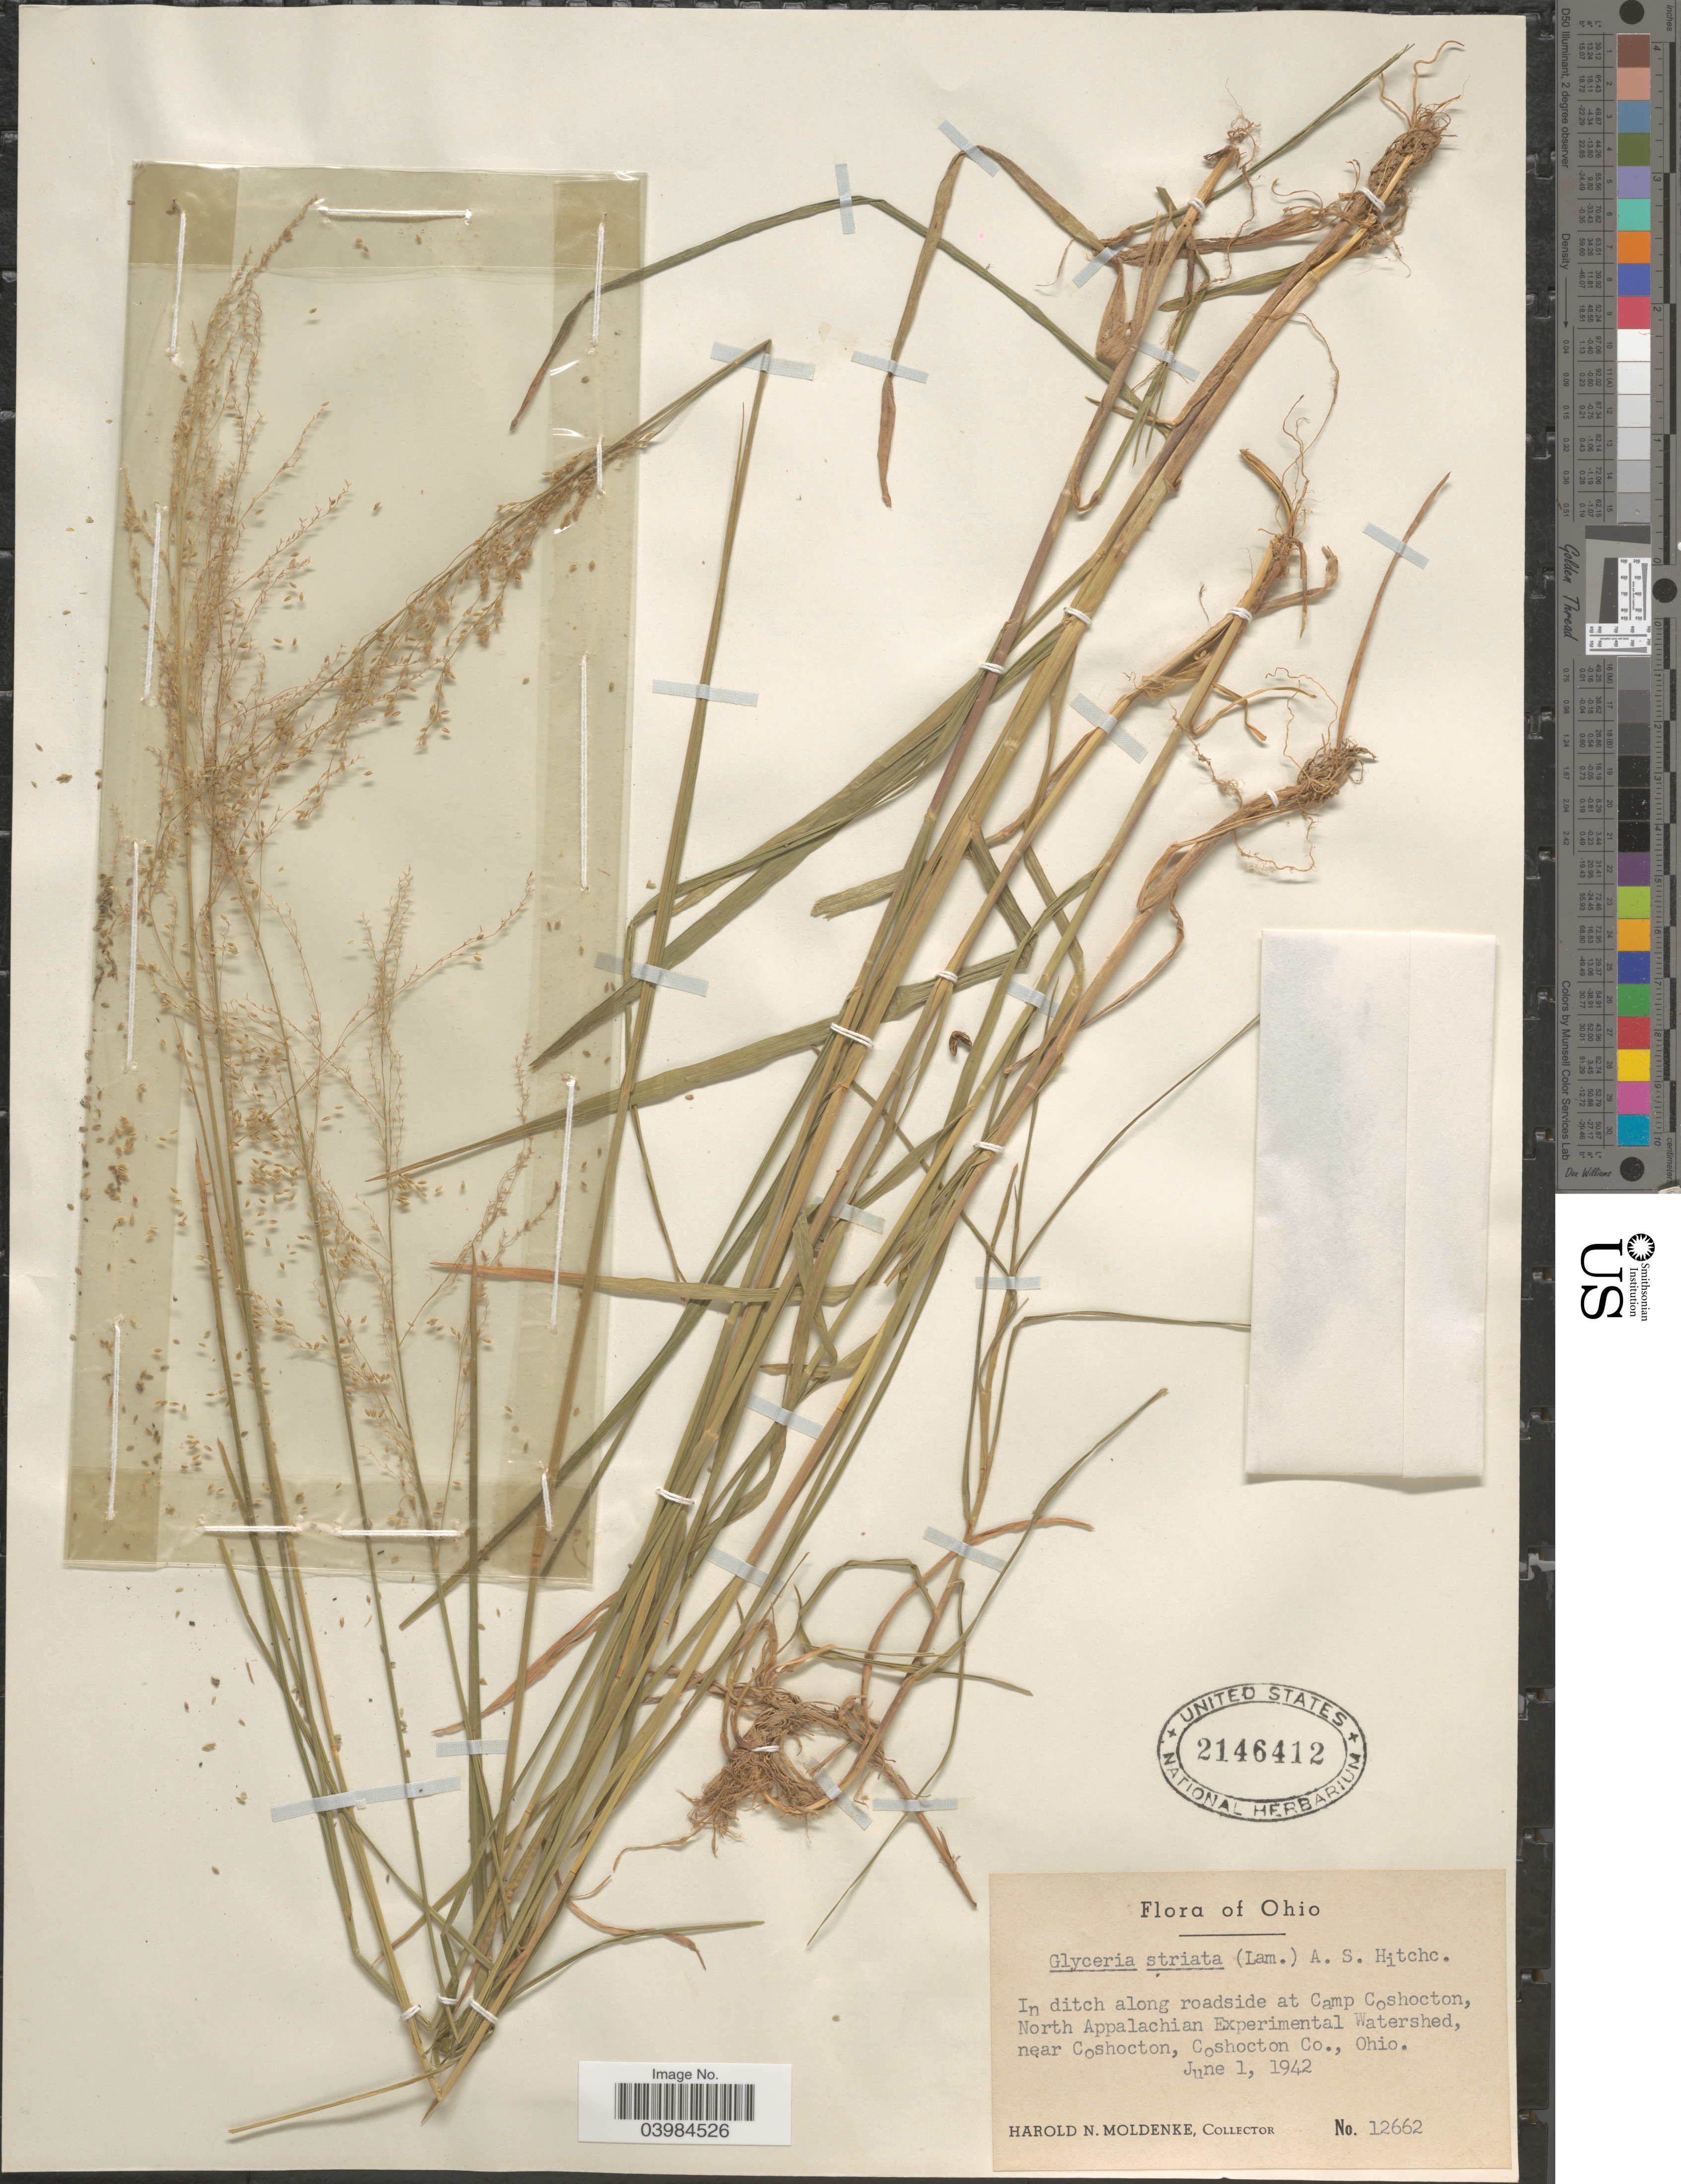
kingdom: Plantae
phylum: Tracheophyta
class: Liliopsida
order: Poales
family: Poaceae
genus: Glyceria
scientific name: Glyceria striata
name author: (Lam.) Hitchc.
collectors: H. N. Moldenke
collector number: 12662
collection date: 1942-06-01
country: United States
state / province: Ohio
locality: In ditch along roadside at Camp Coshocton, North Appalachian Experimental Watershed, near Coshocton, Coshocton Co.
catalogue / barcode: US 2146412